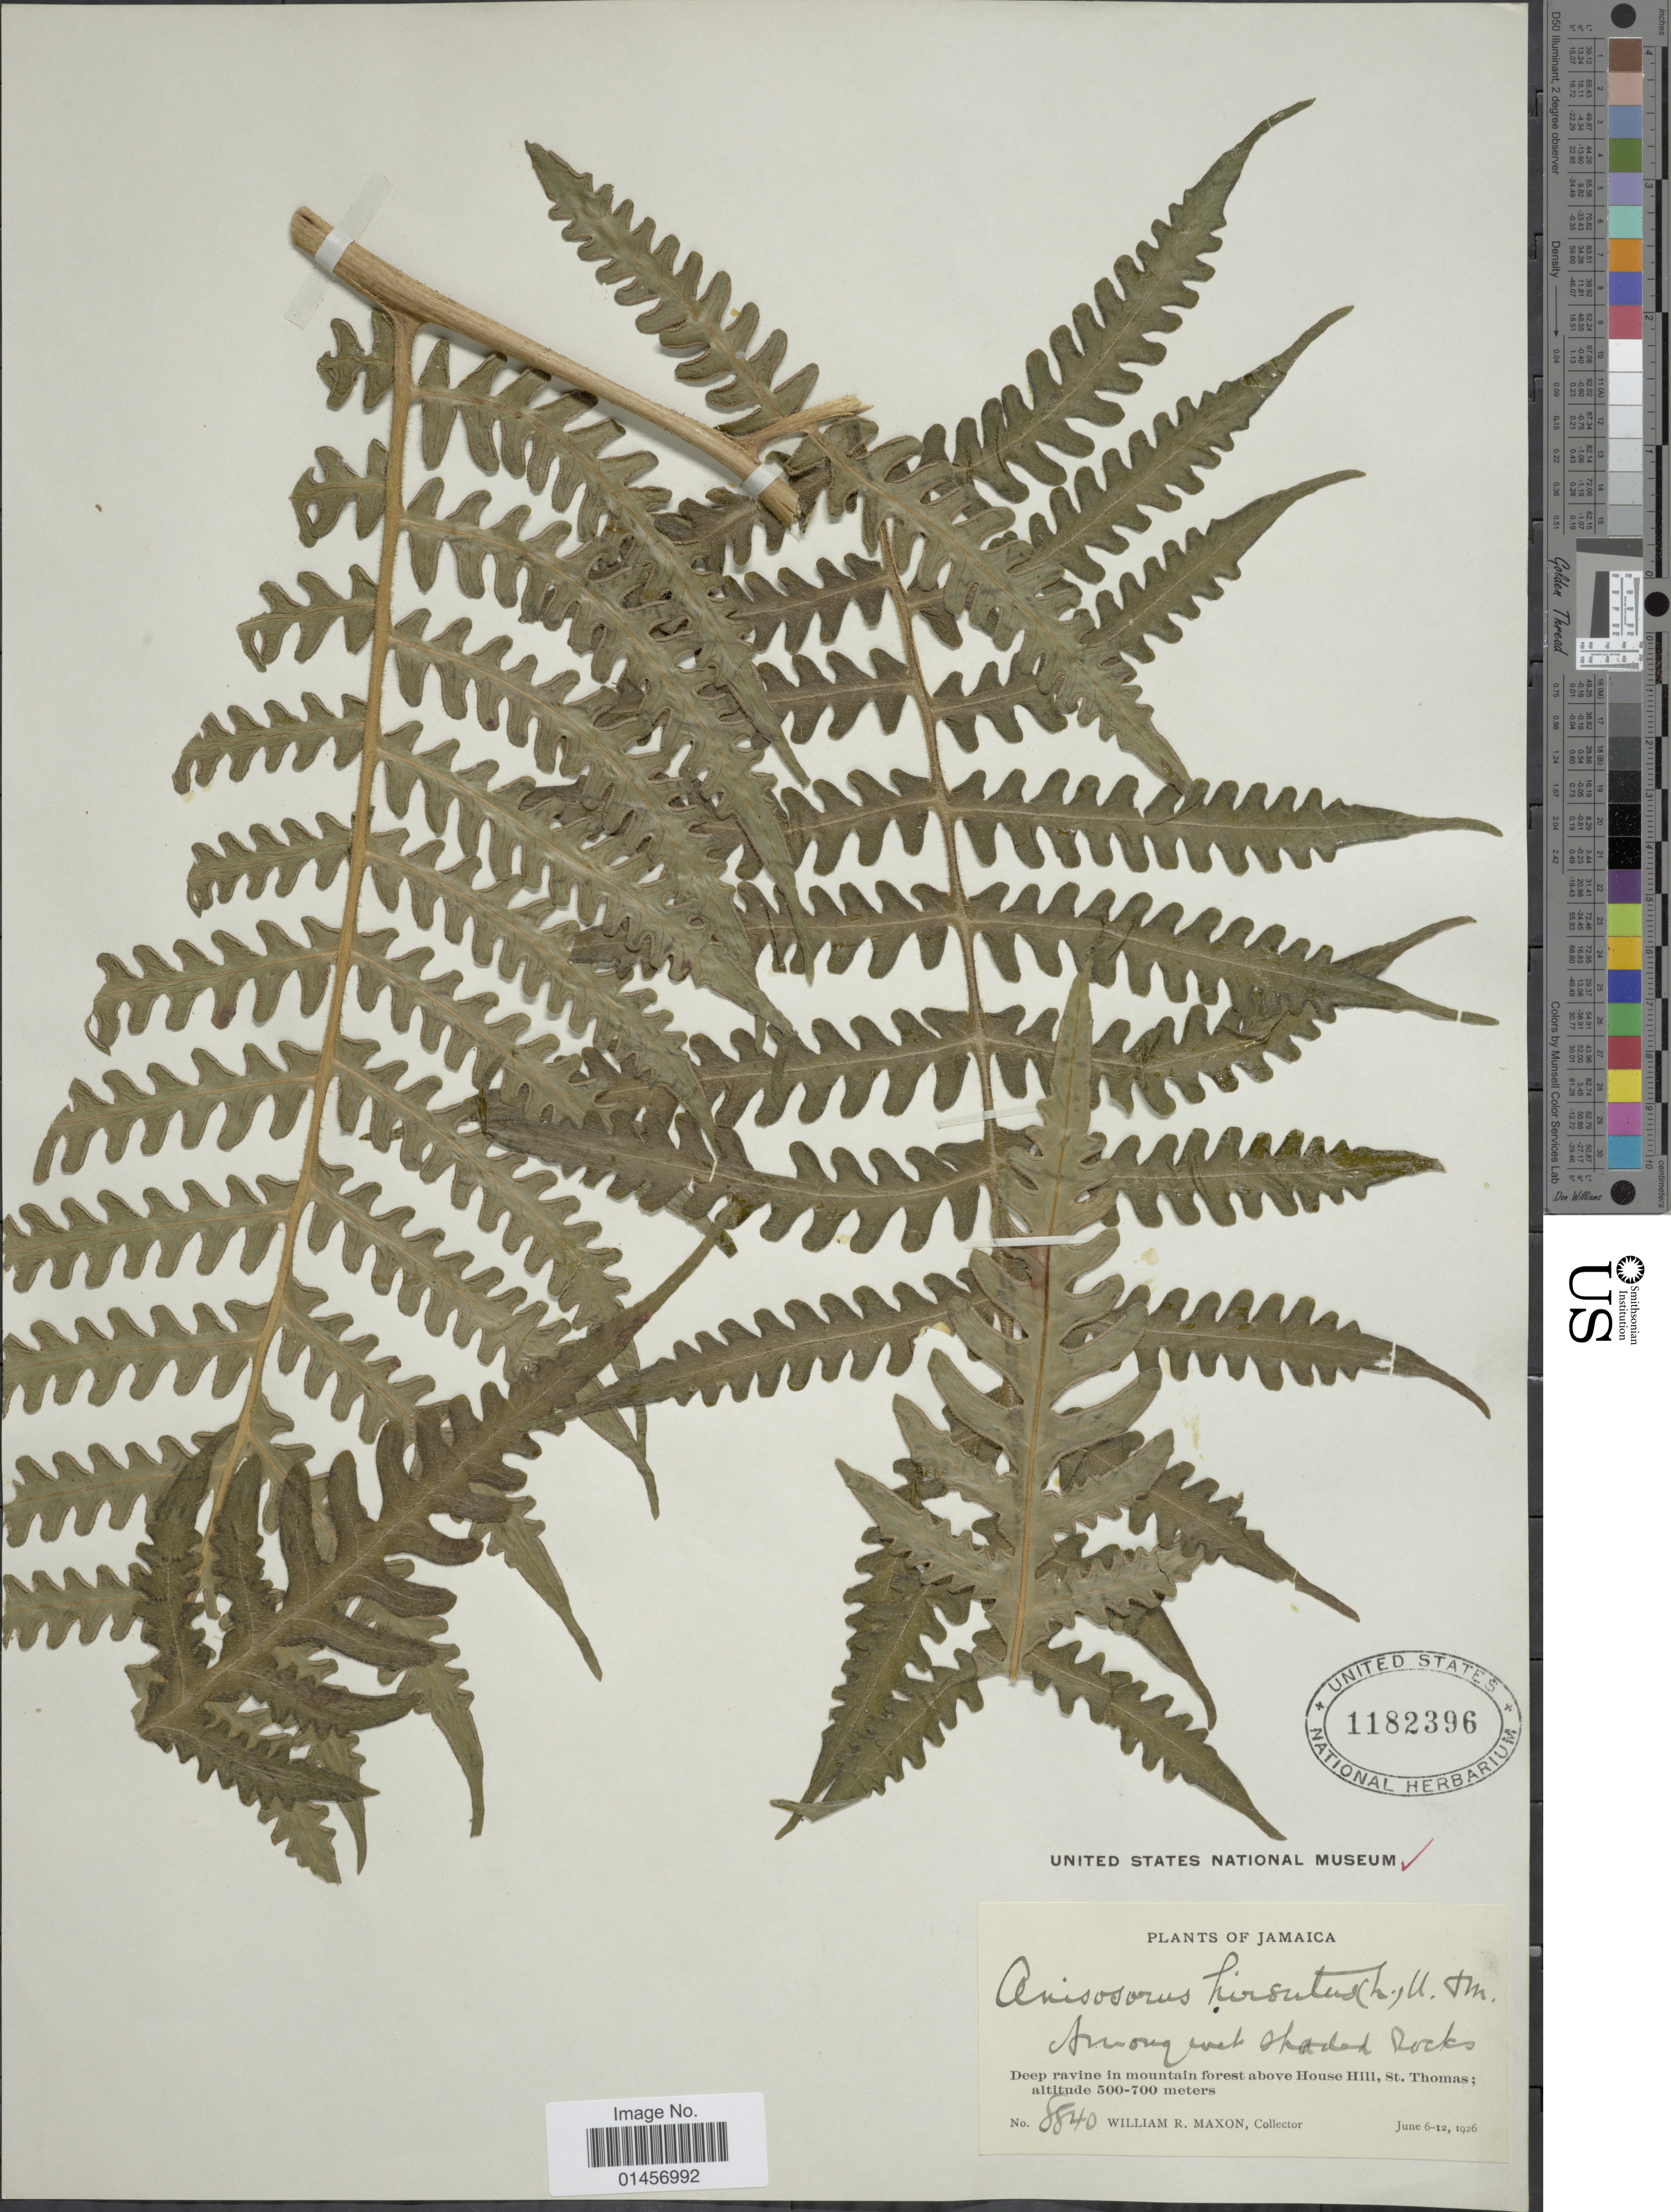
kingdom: Plantae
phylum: Tracheophyta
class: Polypodiopsida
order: Polypodiales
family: Lonchitidaceae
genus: Lonchitis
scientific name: Lonchitis hirsuta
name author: L.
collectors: W. R. Maxon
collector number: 8840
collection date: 1926-06-06/1926-06-12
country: Jamaica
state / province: Saint Thomas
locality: Jamaica, deep ravine in mountain forest House Hill, St. Thomas.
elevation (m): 500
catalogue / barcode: US 1182396